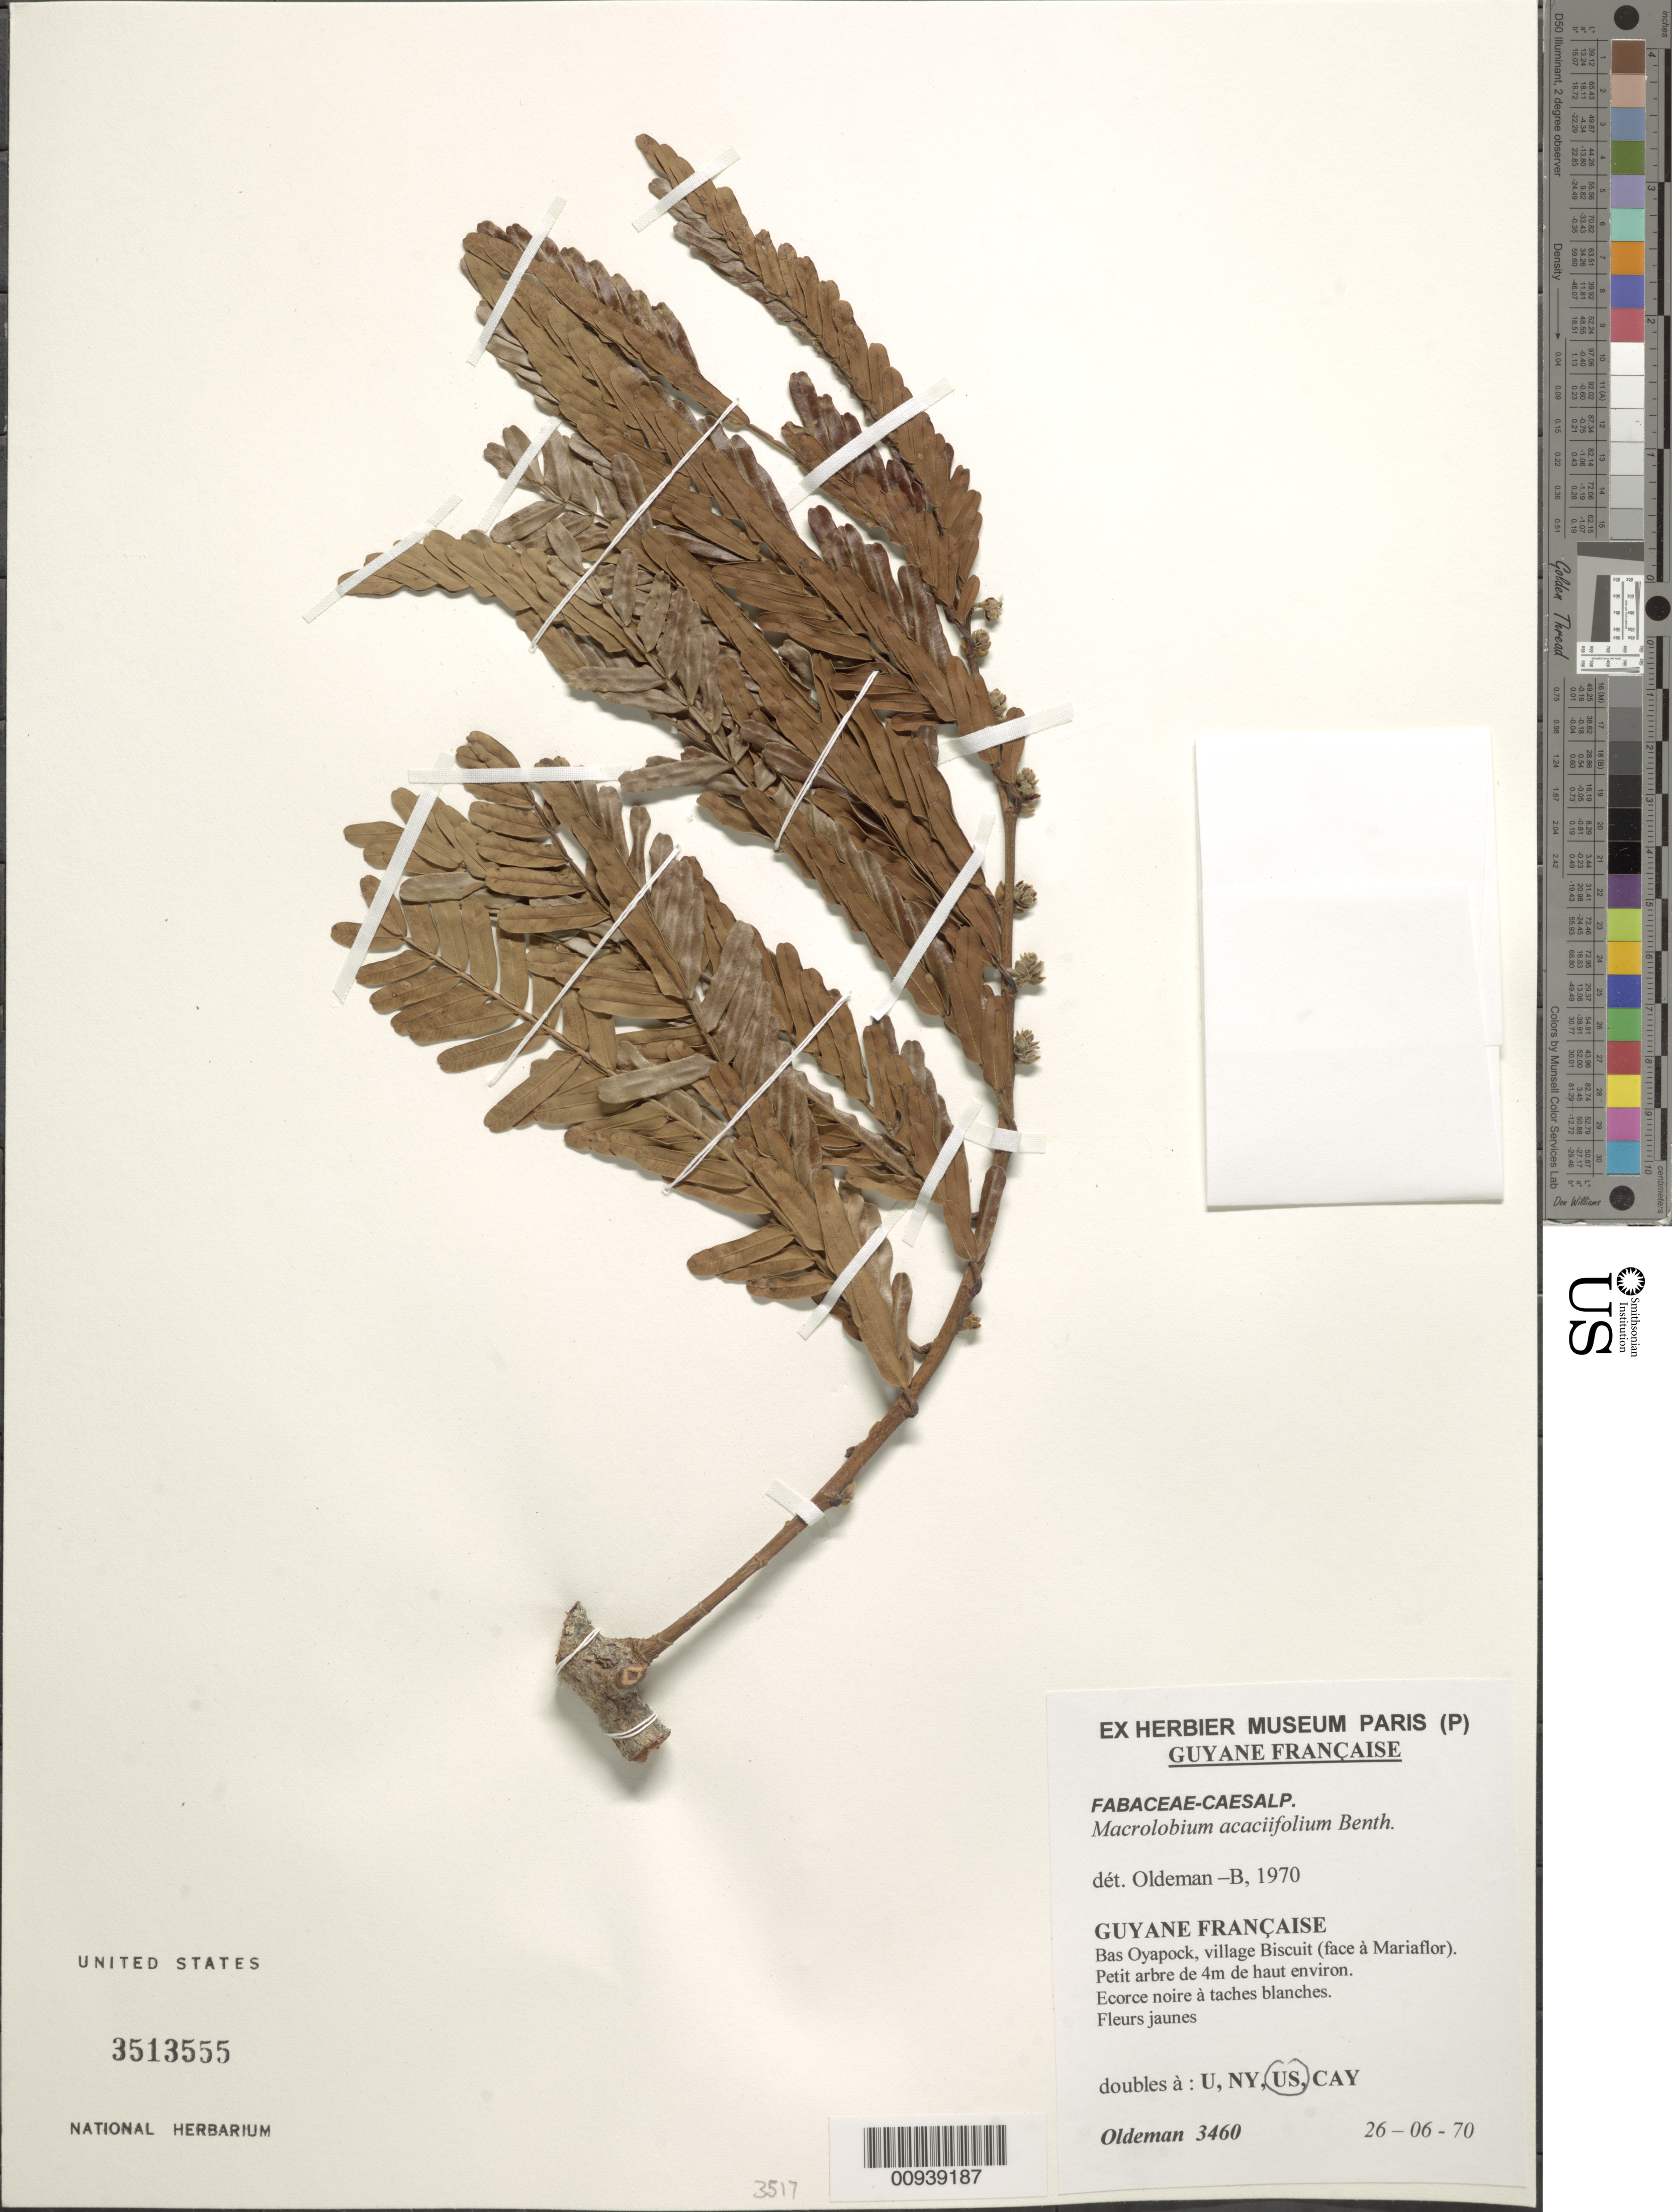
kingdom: Plantae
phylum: Tracheophyta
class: Magnoliopsida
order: Fabales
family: Fabaceae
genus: Macrolobium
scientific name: Macrolobium acaciifolium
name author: (Benth.) Benth.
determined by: Oldeman, R. A. A.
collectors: R. Oldeman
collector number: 3460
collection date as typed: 26-Jun-70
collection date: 1970-06-26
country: French Guiana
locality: Bas Oyapock, village Biscuit (face a Mariaflor)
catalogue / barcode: US 3513555